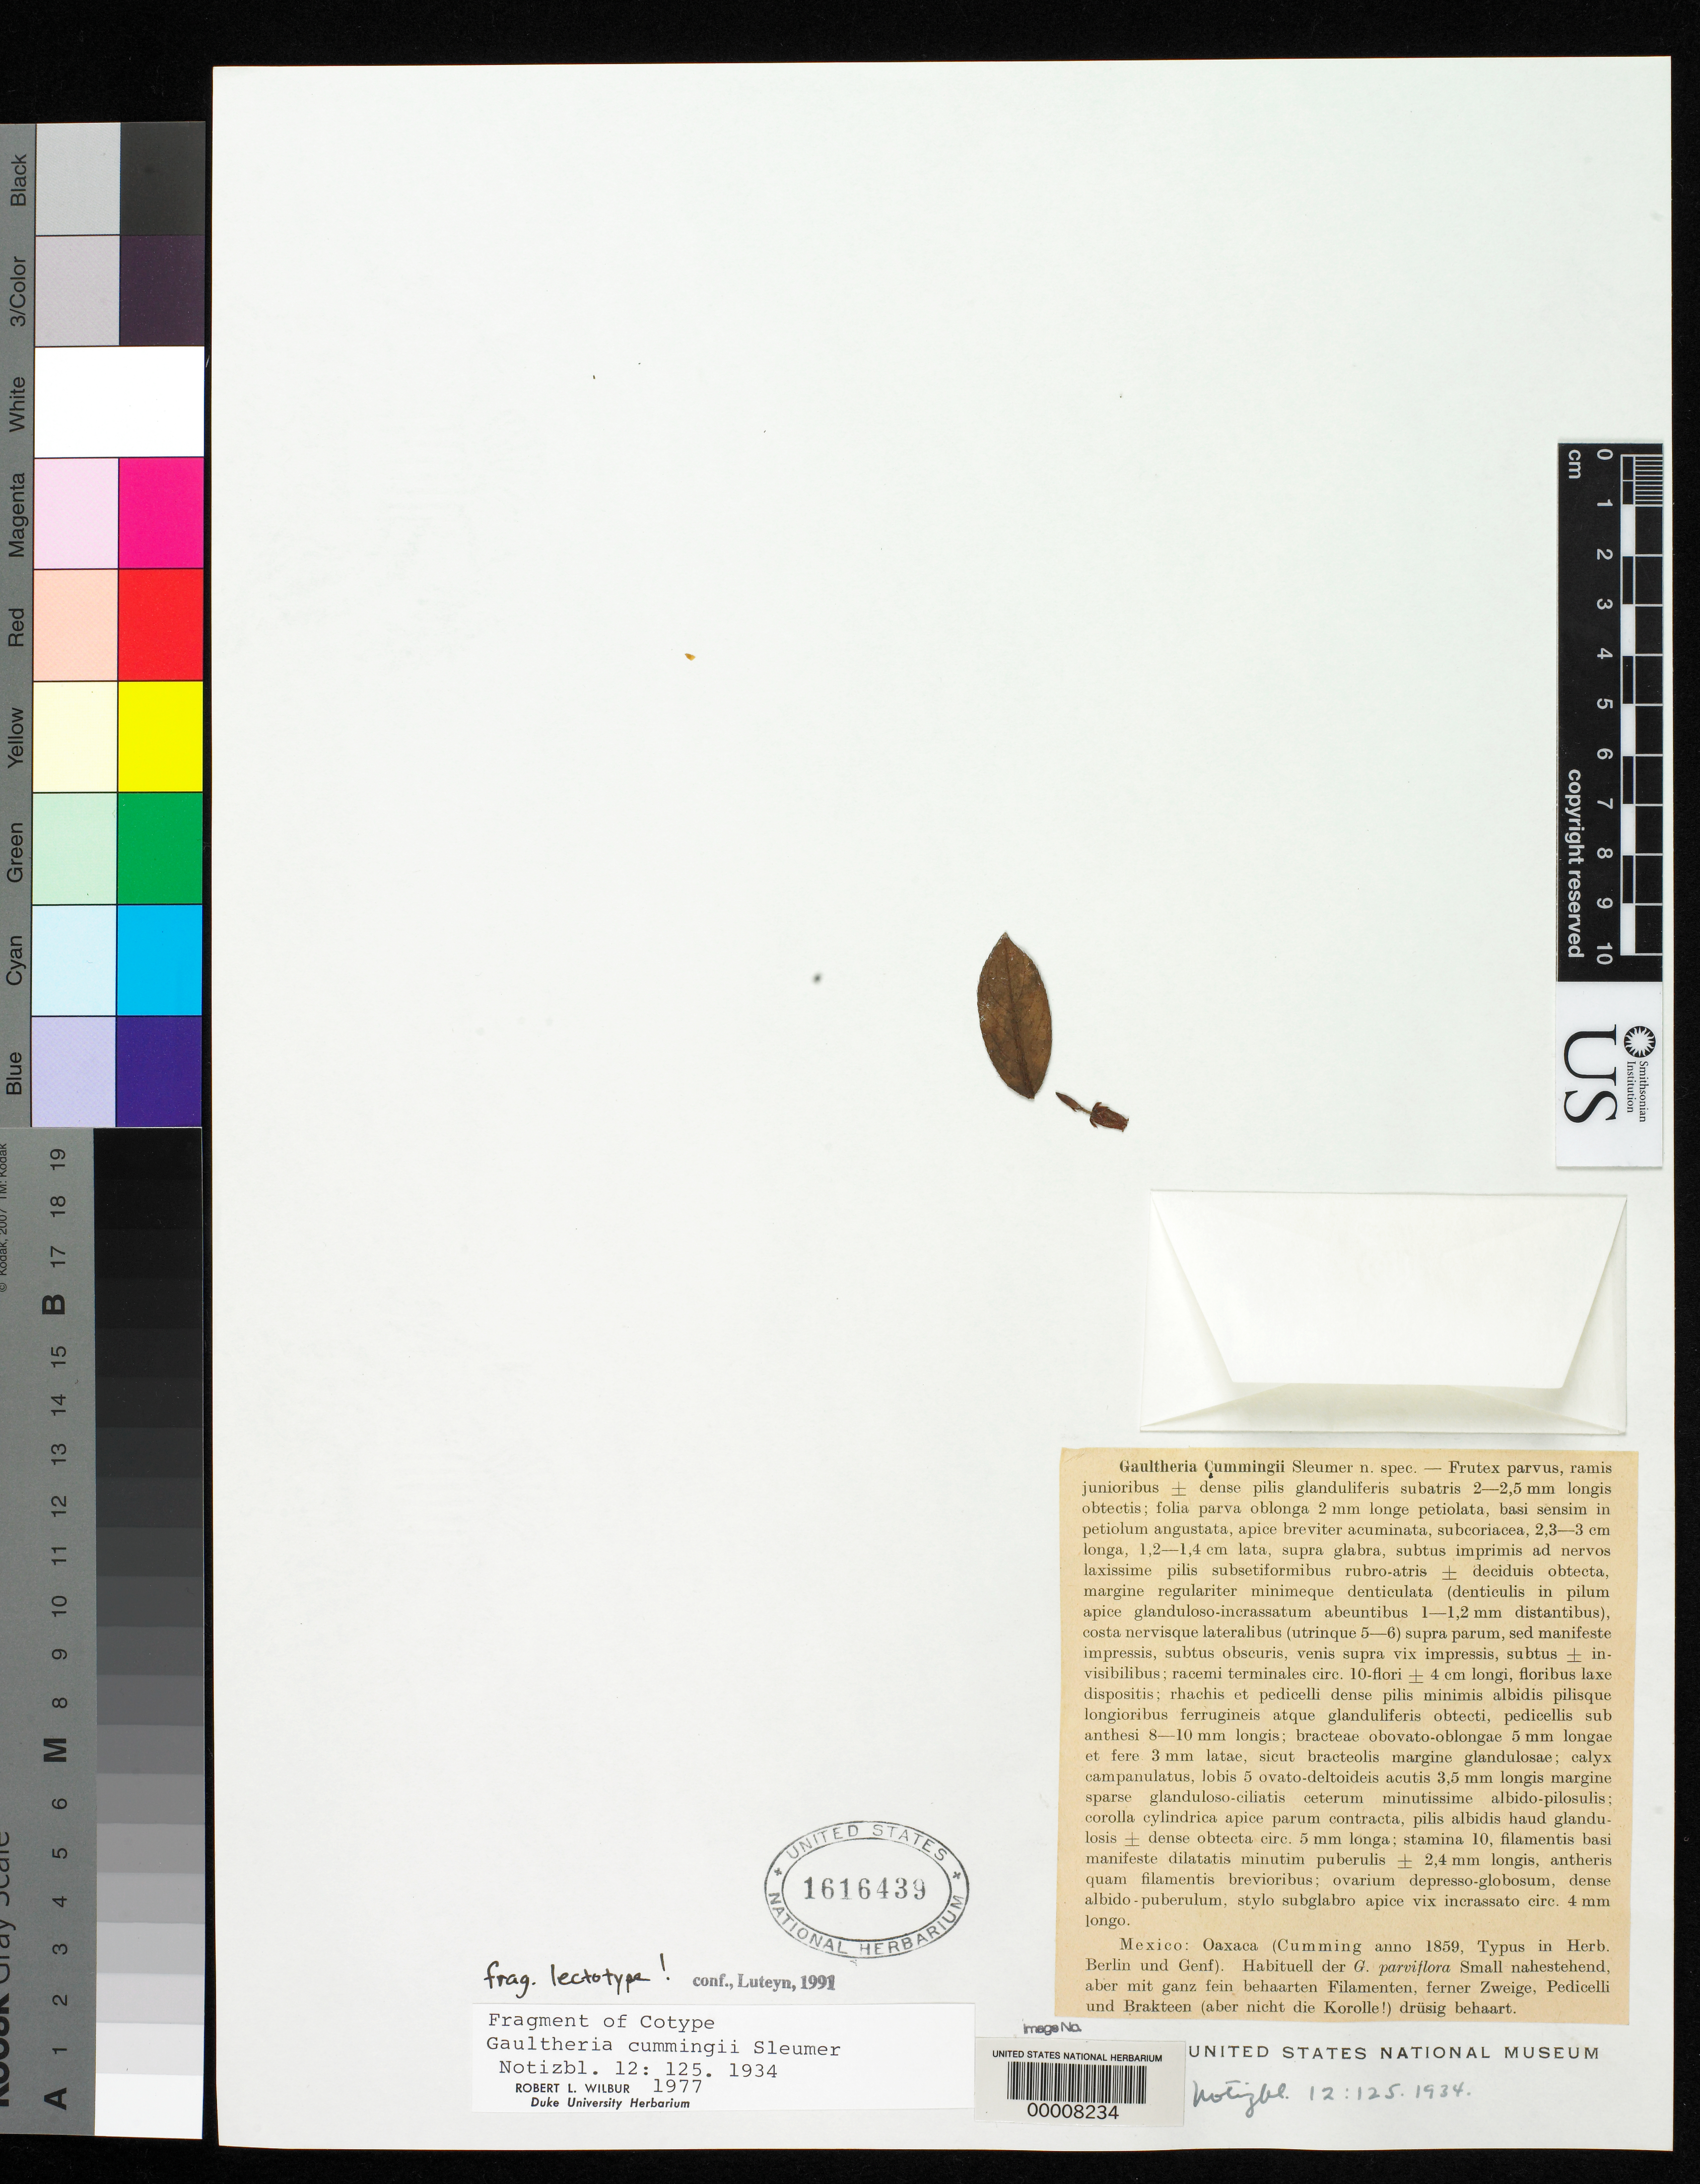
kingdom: Plantae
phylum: Tracheophyta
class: Magnoliopsida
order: Ericales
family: Ericaceae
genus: Gaultheria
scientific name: Gaultheria cummingii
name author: Sleumer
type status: Type Fragment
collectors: L. Cumming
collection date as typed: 1859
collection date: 1859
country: Mexico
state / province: Oaxaca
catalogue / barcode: US 1616439